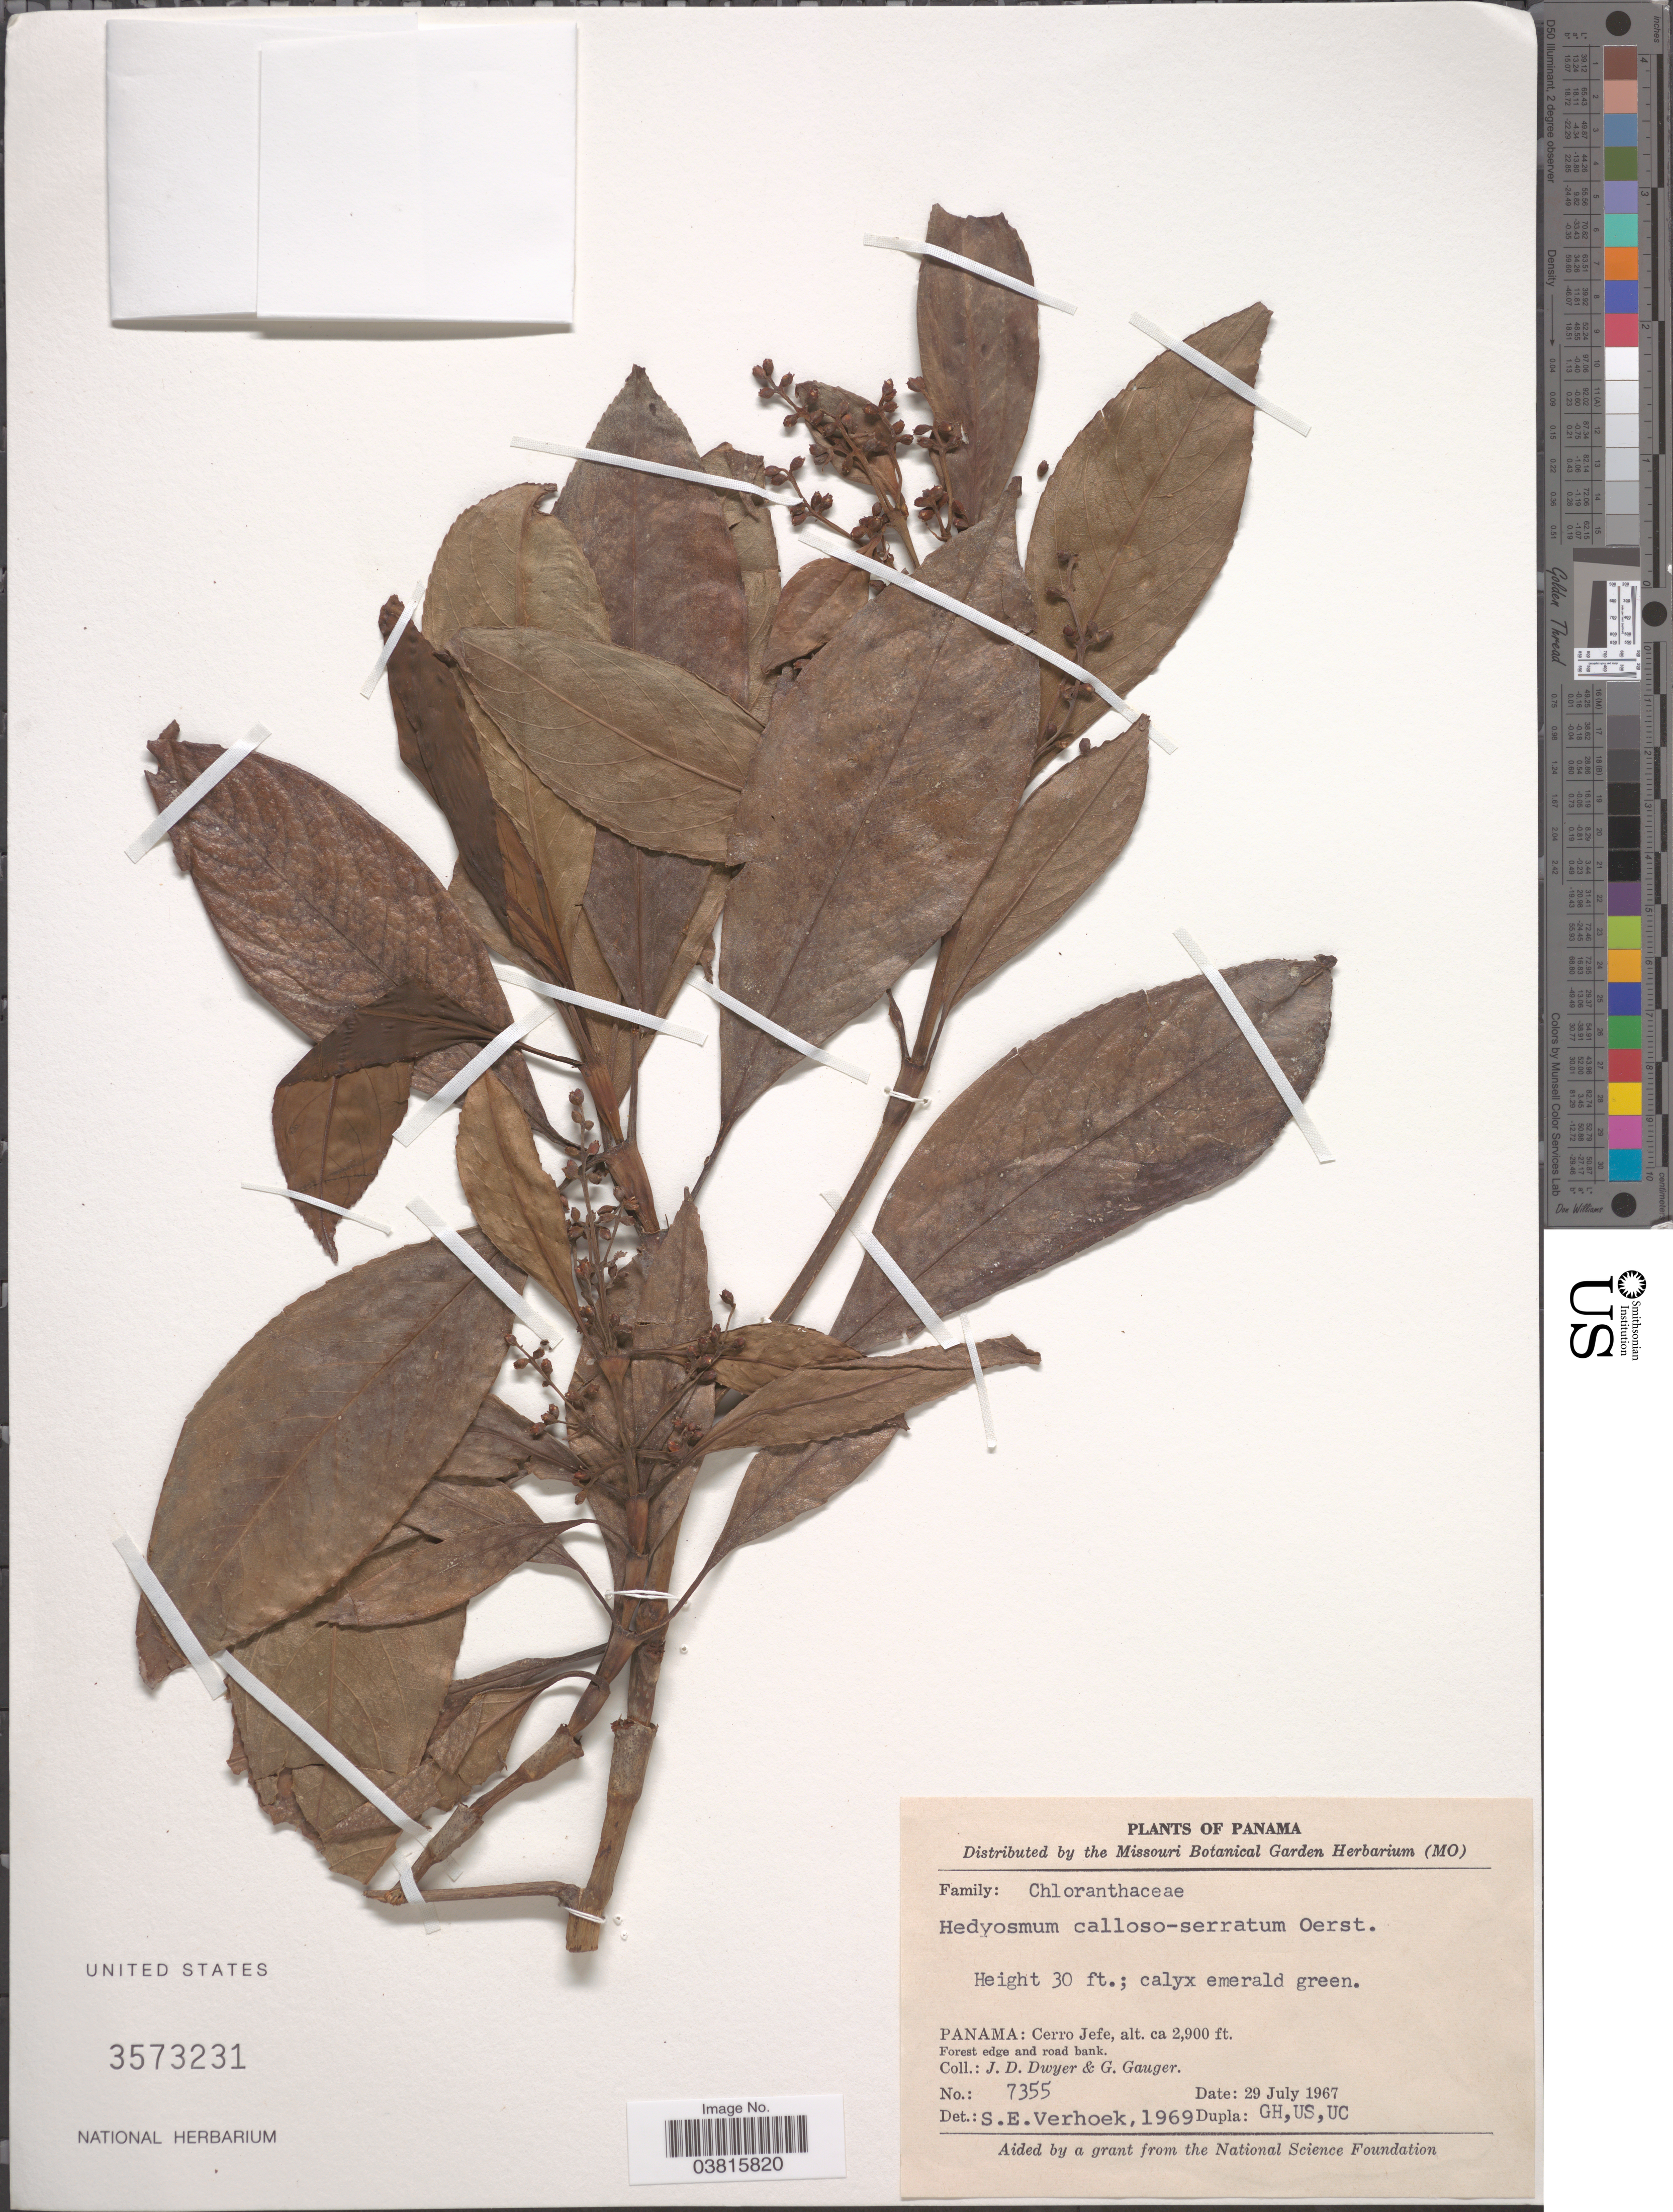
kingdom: Plantae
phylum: Tracheophyta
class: Magnoliopsida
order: Chloranthales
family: Chloranthaceae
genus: Hedyosmum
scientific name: Hedyosmum callososerratum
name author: Oerst.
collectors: J. D. Dwyer & G. Gauger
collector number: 7355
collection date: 1967-07-29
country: Panama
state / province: Panamá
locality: Cerro Jefe, Forest edge and road bank.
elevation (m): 884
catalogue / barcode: US 3573231